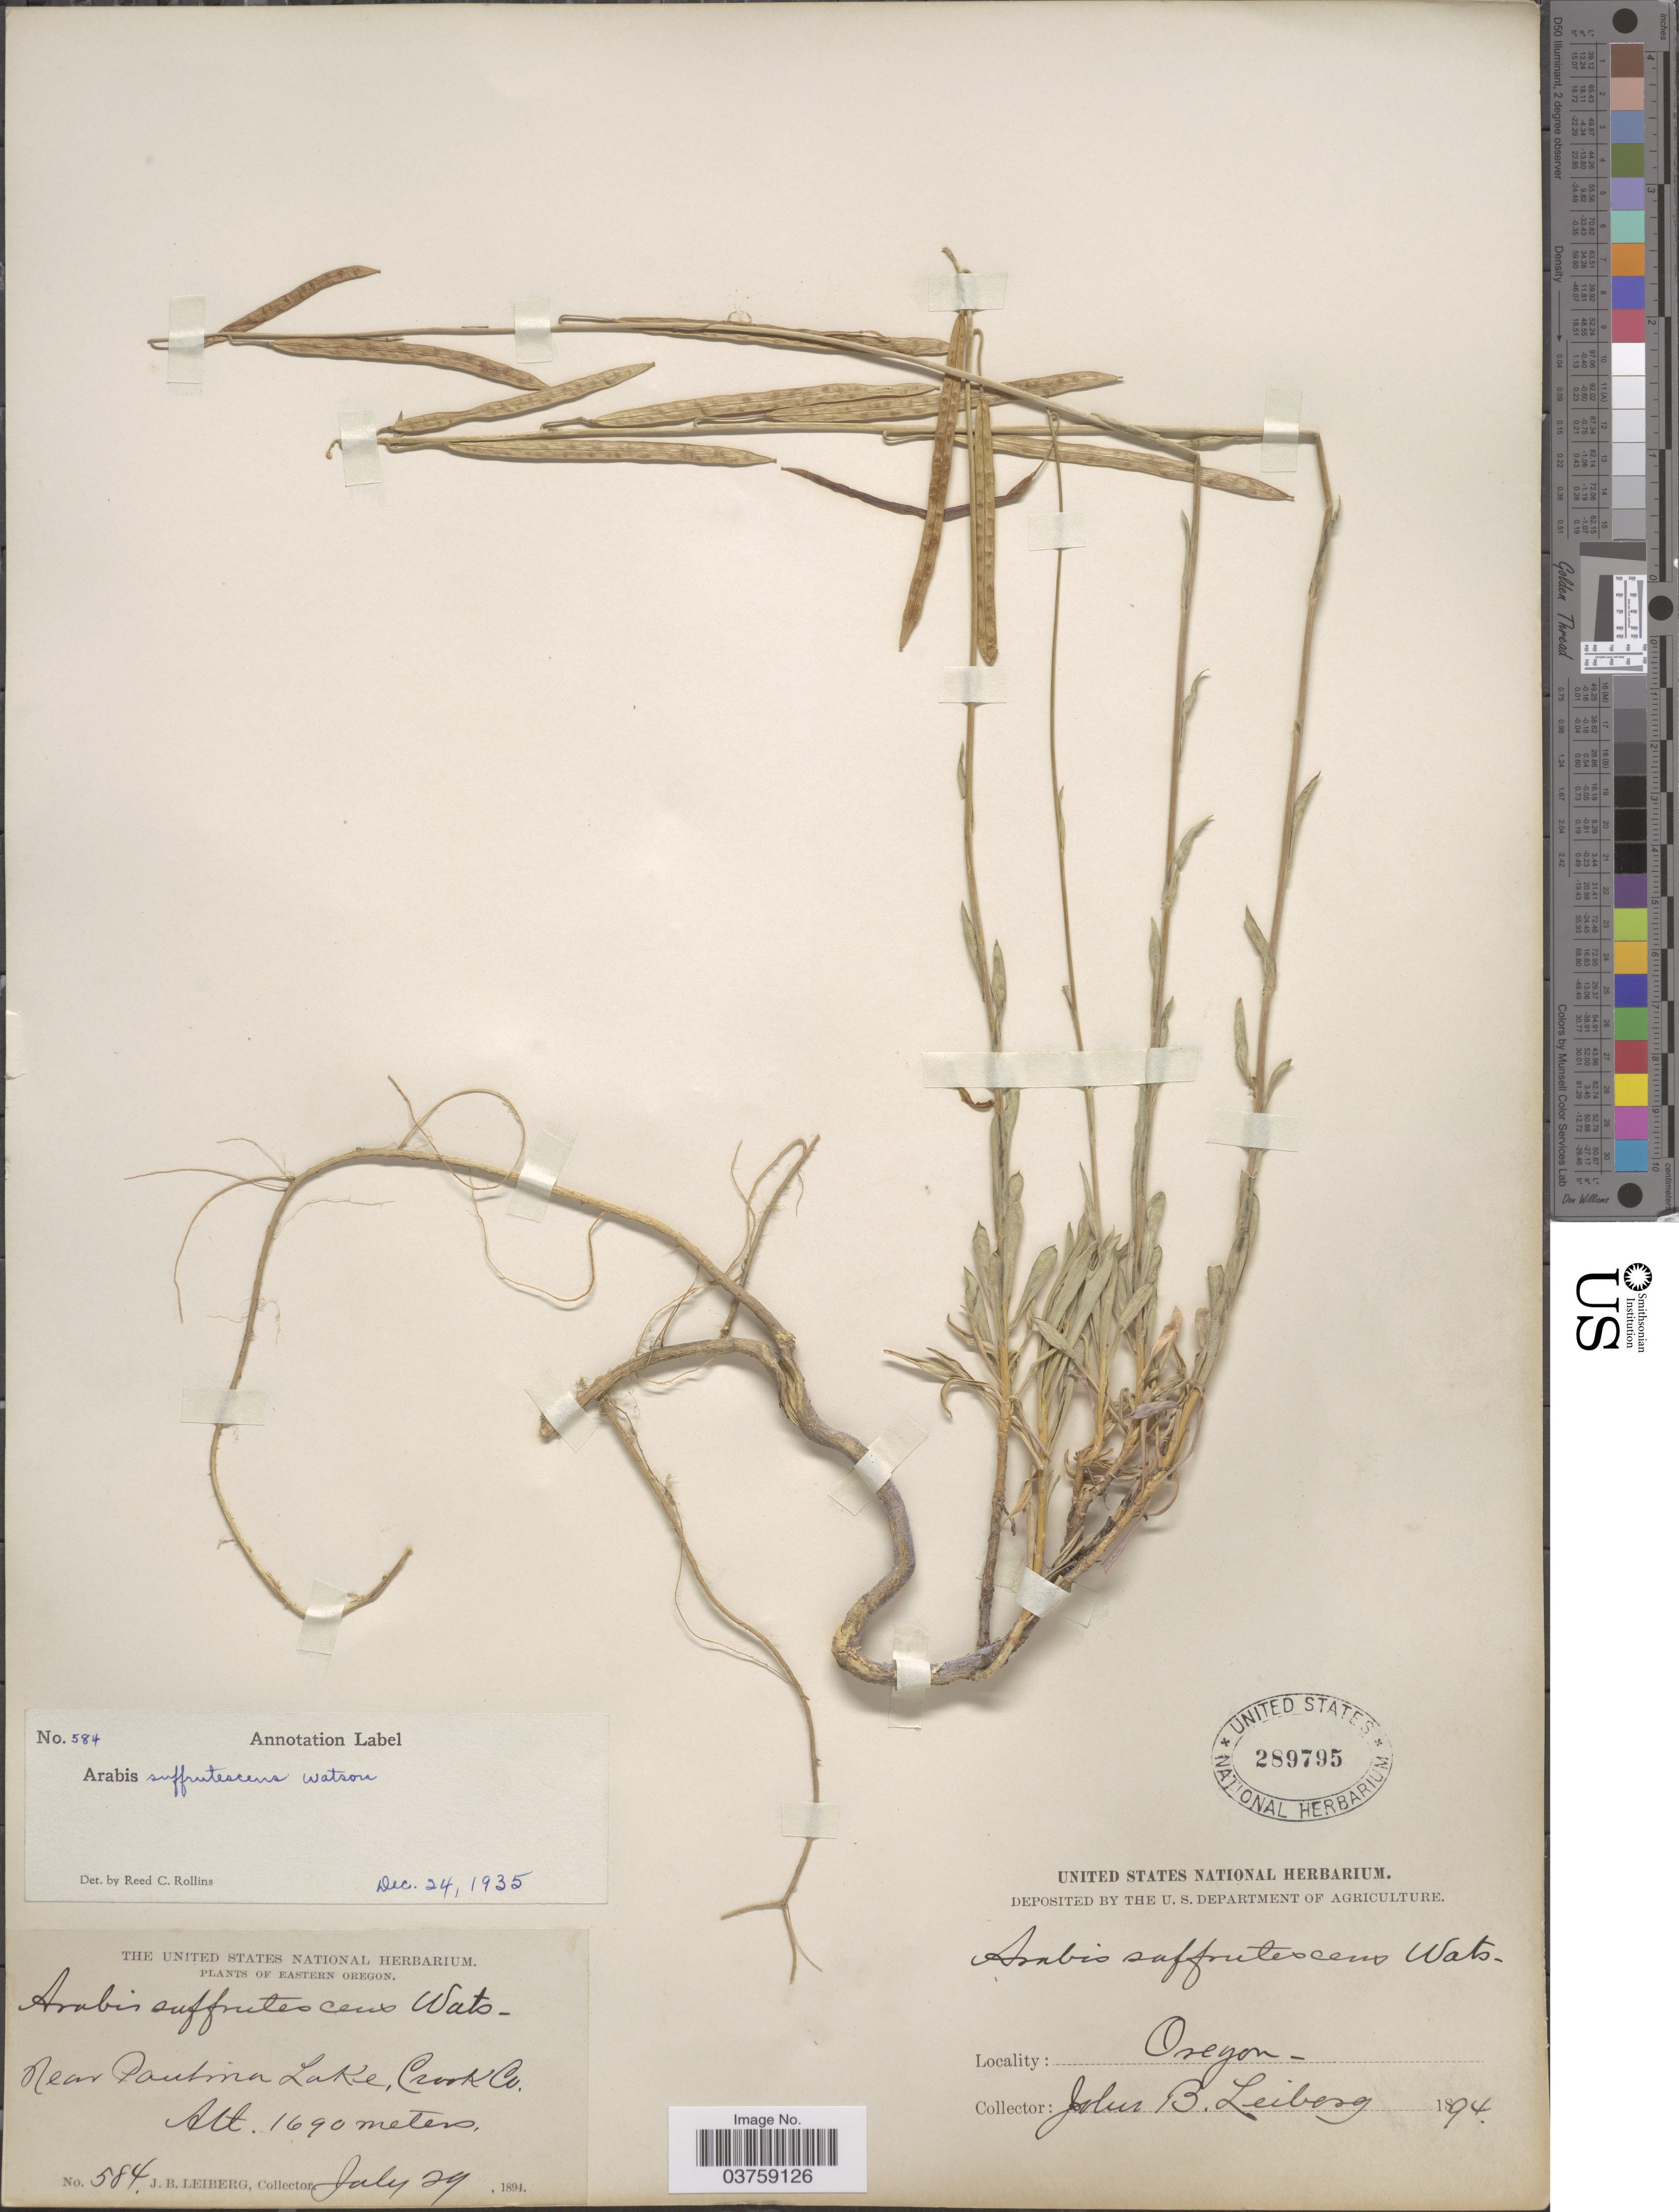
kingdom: Plantae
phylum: Tracheophyta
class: Magnoliopsida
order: Brassicales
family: Brassicaceae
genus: Arabis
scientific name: Arabis suffrutescens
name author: S. Watson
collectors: J. B. Leiberg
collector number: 584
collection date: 1894-07-29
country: United States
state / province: Oregon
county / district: Crook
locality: Eastern Oregon. Near Paulina Lake, Crook Co.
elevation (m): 1690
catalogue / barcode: US 289795